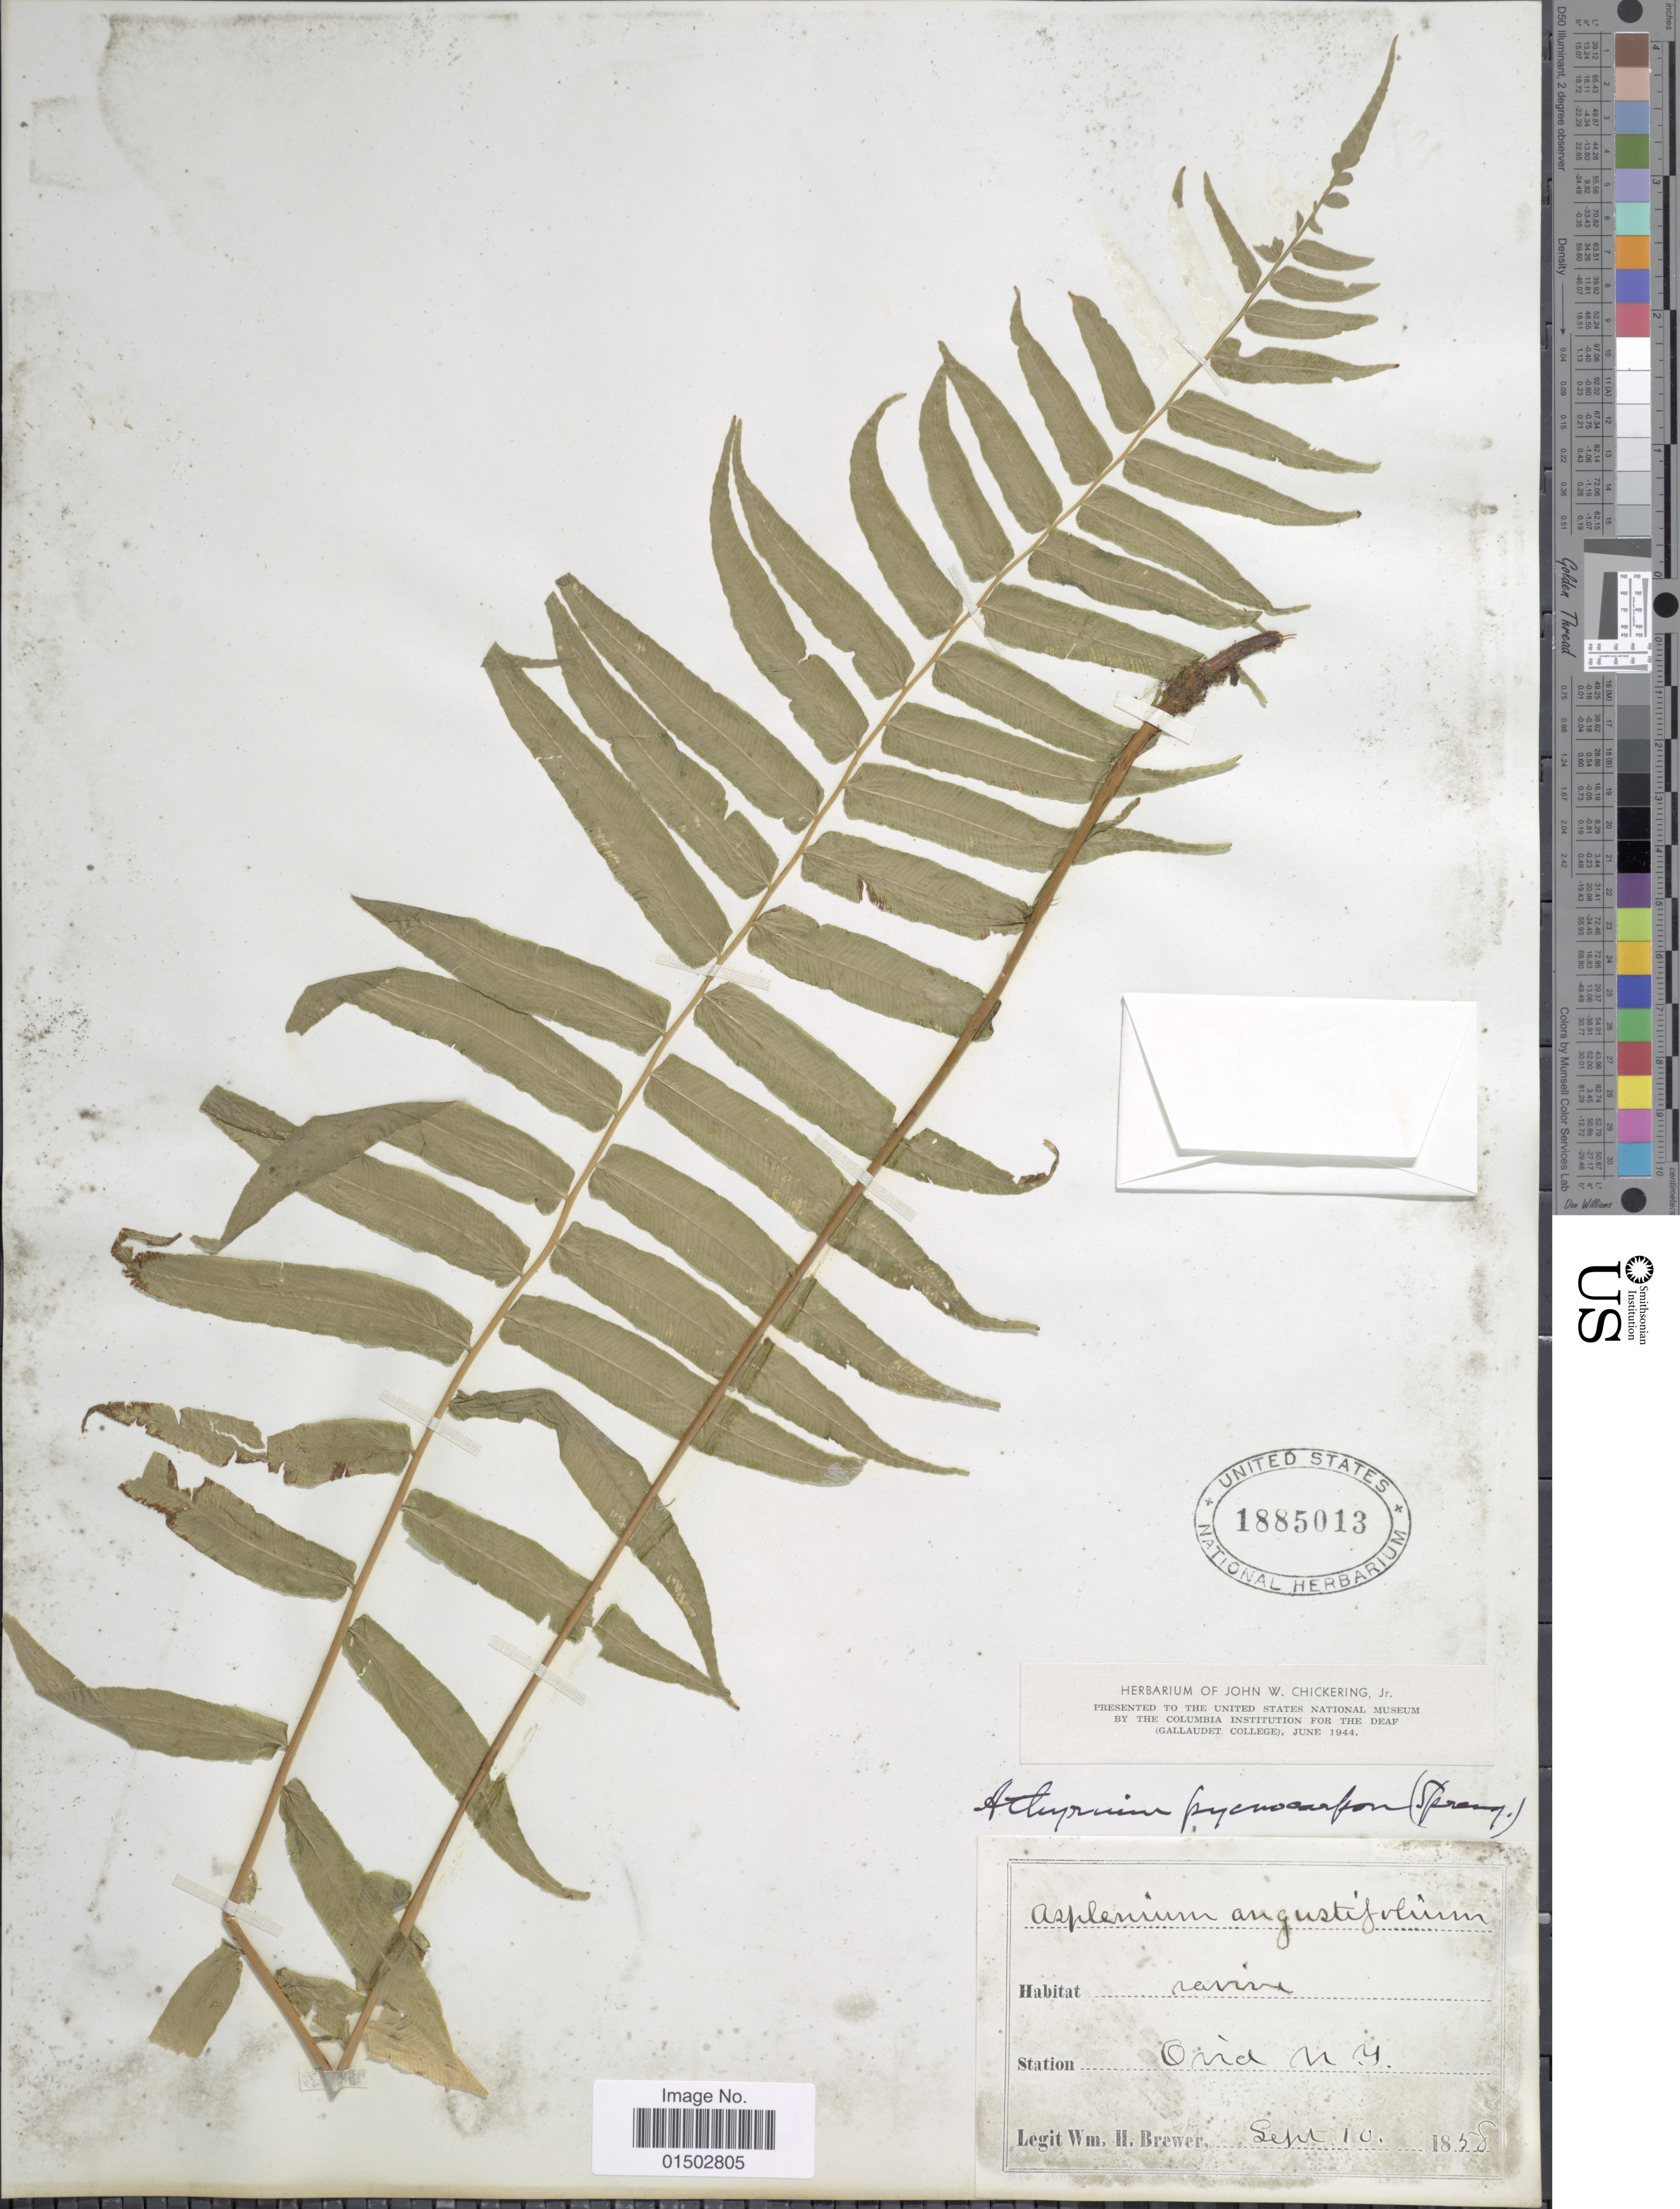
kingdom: Plantae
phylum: Tracheophyta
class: Polypodiopsida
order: Polypodiales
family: Diplaziopsidaceae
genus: Homalosorus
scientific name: Homalosorus pycnocarpos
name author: (Spreng.) Pic. Serm.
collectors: W. H. Brewer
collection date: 1858-09-10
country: United States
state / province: New York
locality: Ovid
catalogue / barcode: US 1885013